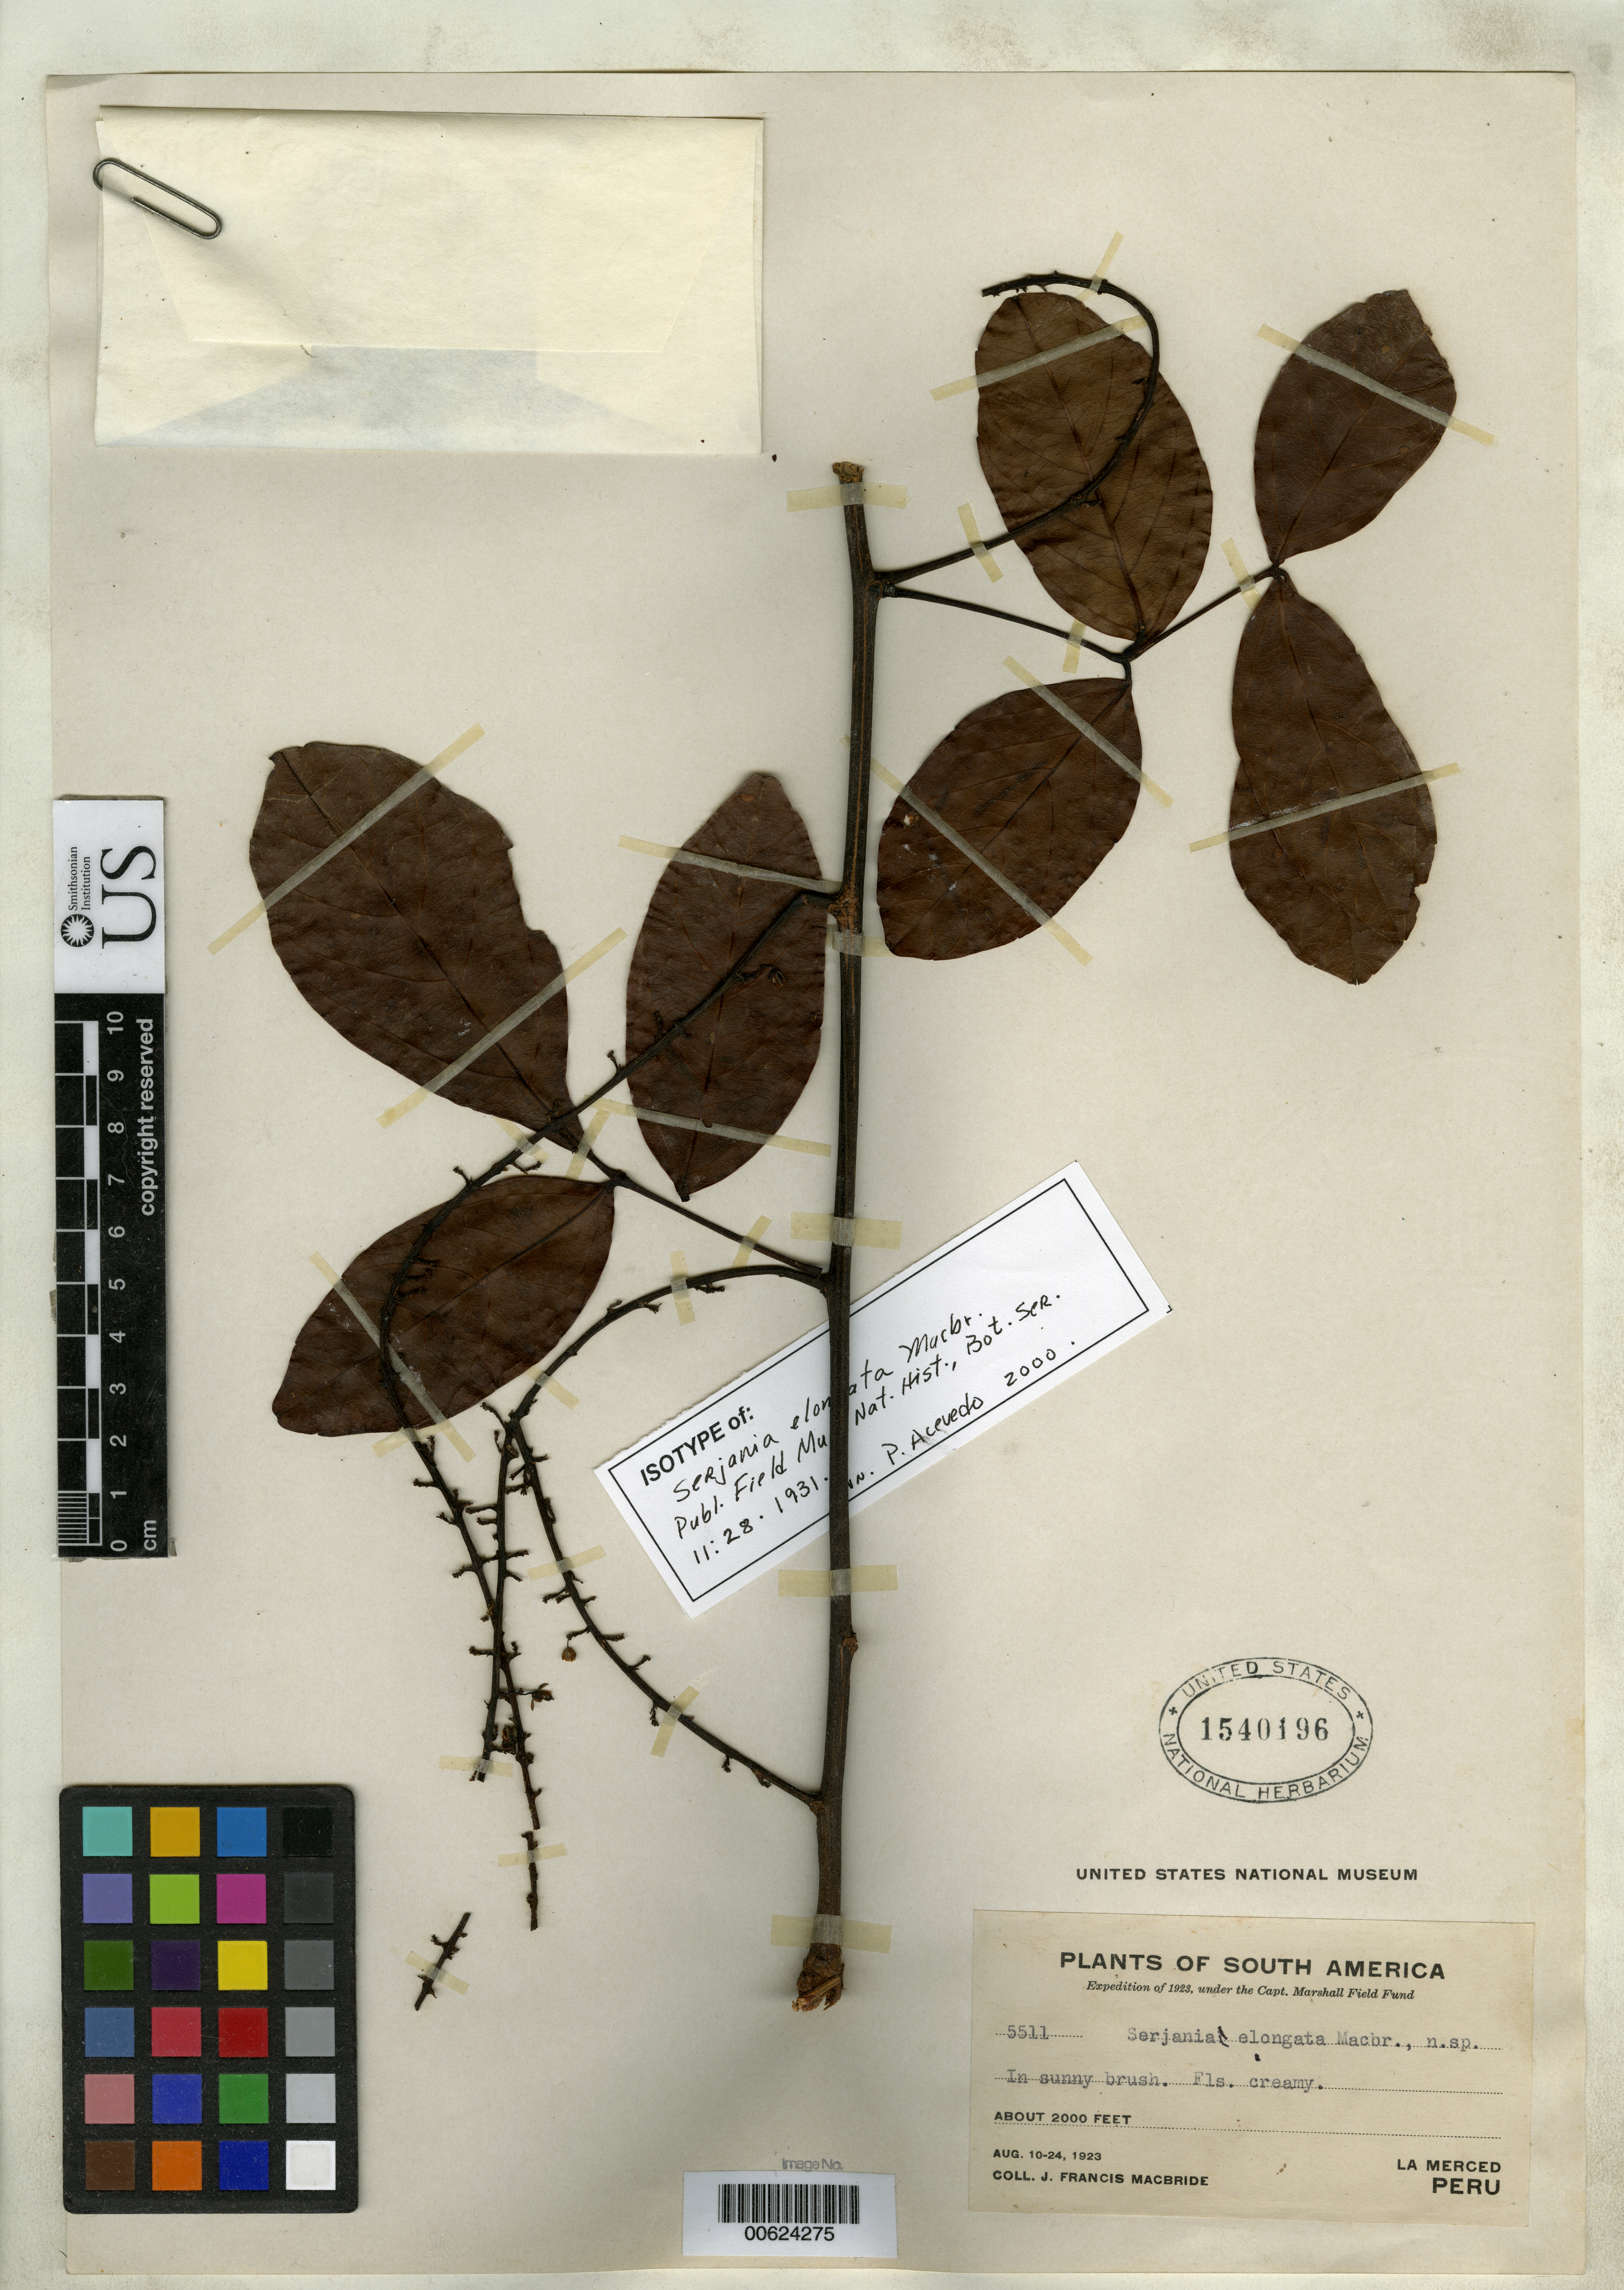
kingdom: Plantae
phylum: Tracheophyta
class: Magnoliopsida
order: Sapindales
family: Sapindaceae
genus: Serjania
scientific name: Serjania elongata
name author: J.F. Macbr.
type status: Isotype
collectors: J. F. Macbride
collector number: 5511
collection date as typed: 10 Aug 1923 to 24 Aug 1923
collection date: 1923-08-10/1923-08-24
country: Peru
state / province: Junín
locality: La Merced.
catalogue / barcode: US 1540196